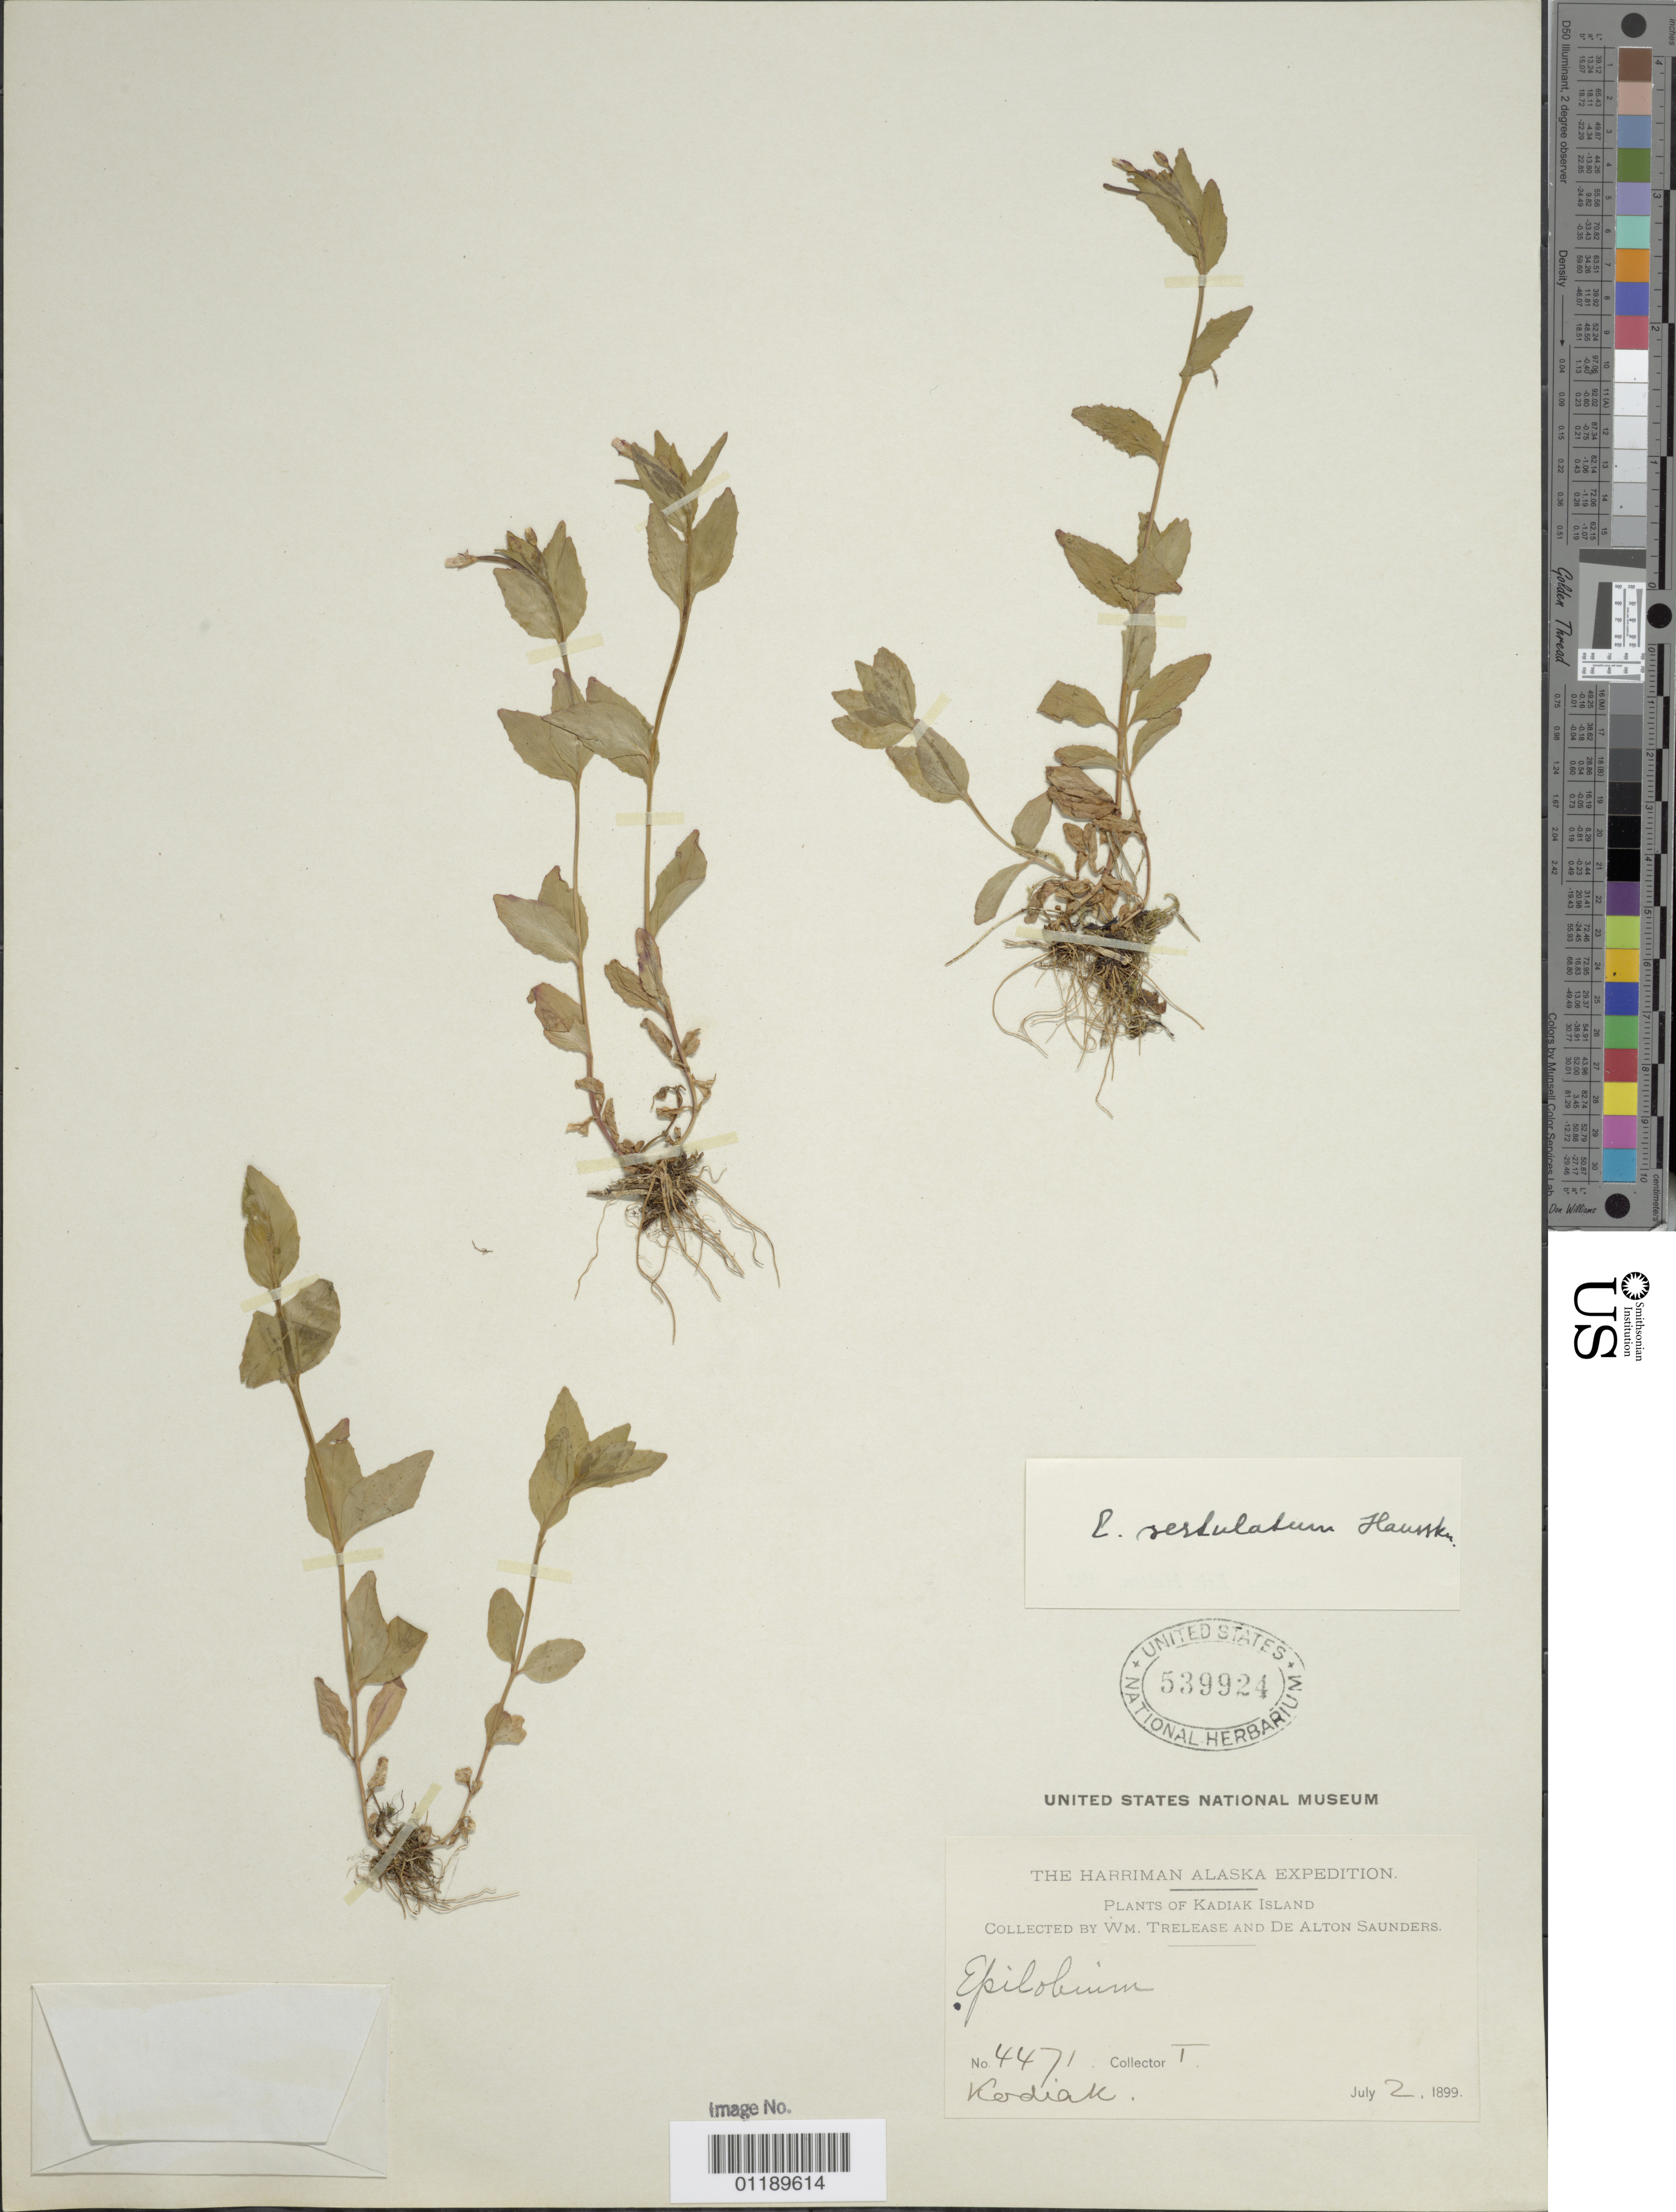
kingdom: Plantae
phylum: Tracheophyta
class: Magnoliopsida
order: Myrtales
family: Onagraceae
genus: Epilobium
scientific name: Epilobium hornemannii subsp. behringianum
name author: (Hausskn.) Hoch & P.H. Raven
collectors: W. Trelease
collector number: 4471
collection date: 1899-07-02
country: United States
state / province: Alaska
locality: Kadiak Island.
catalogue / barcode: US 539924